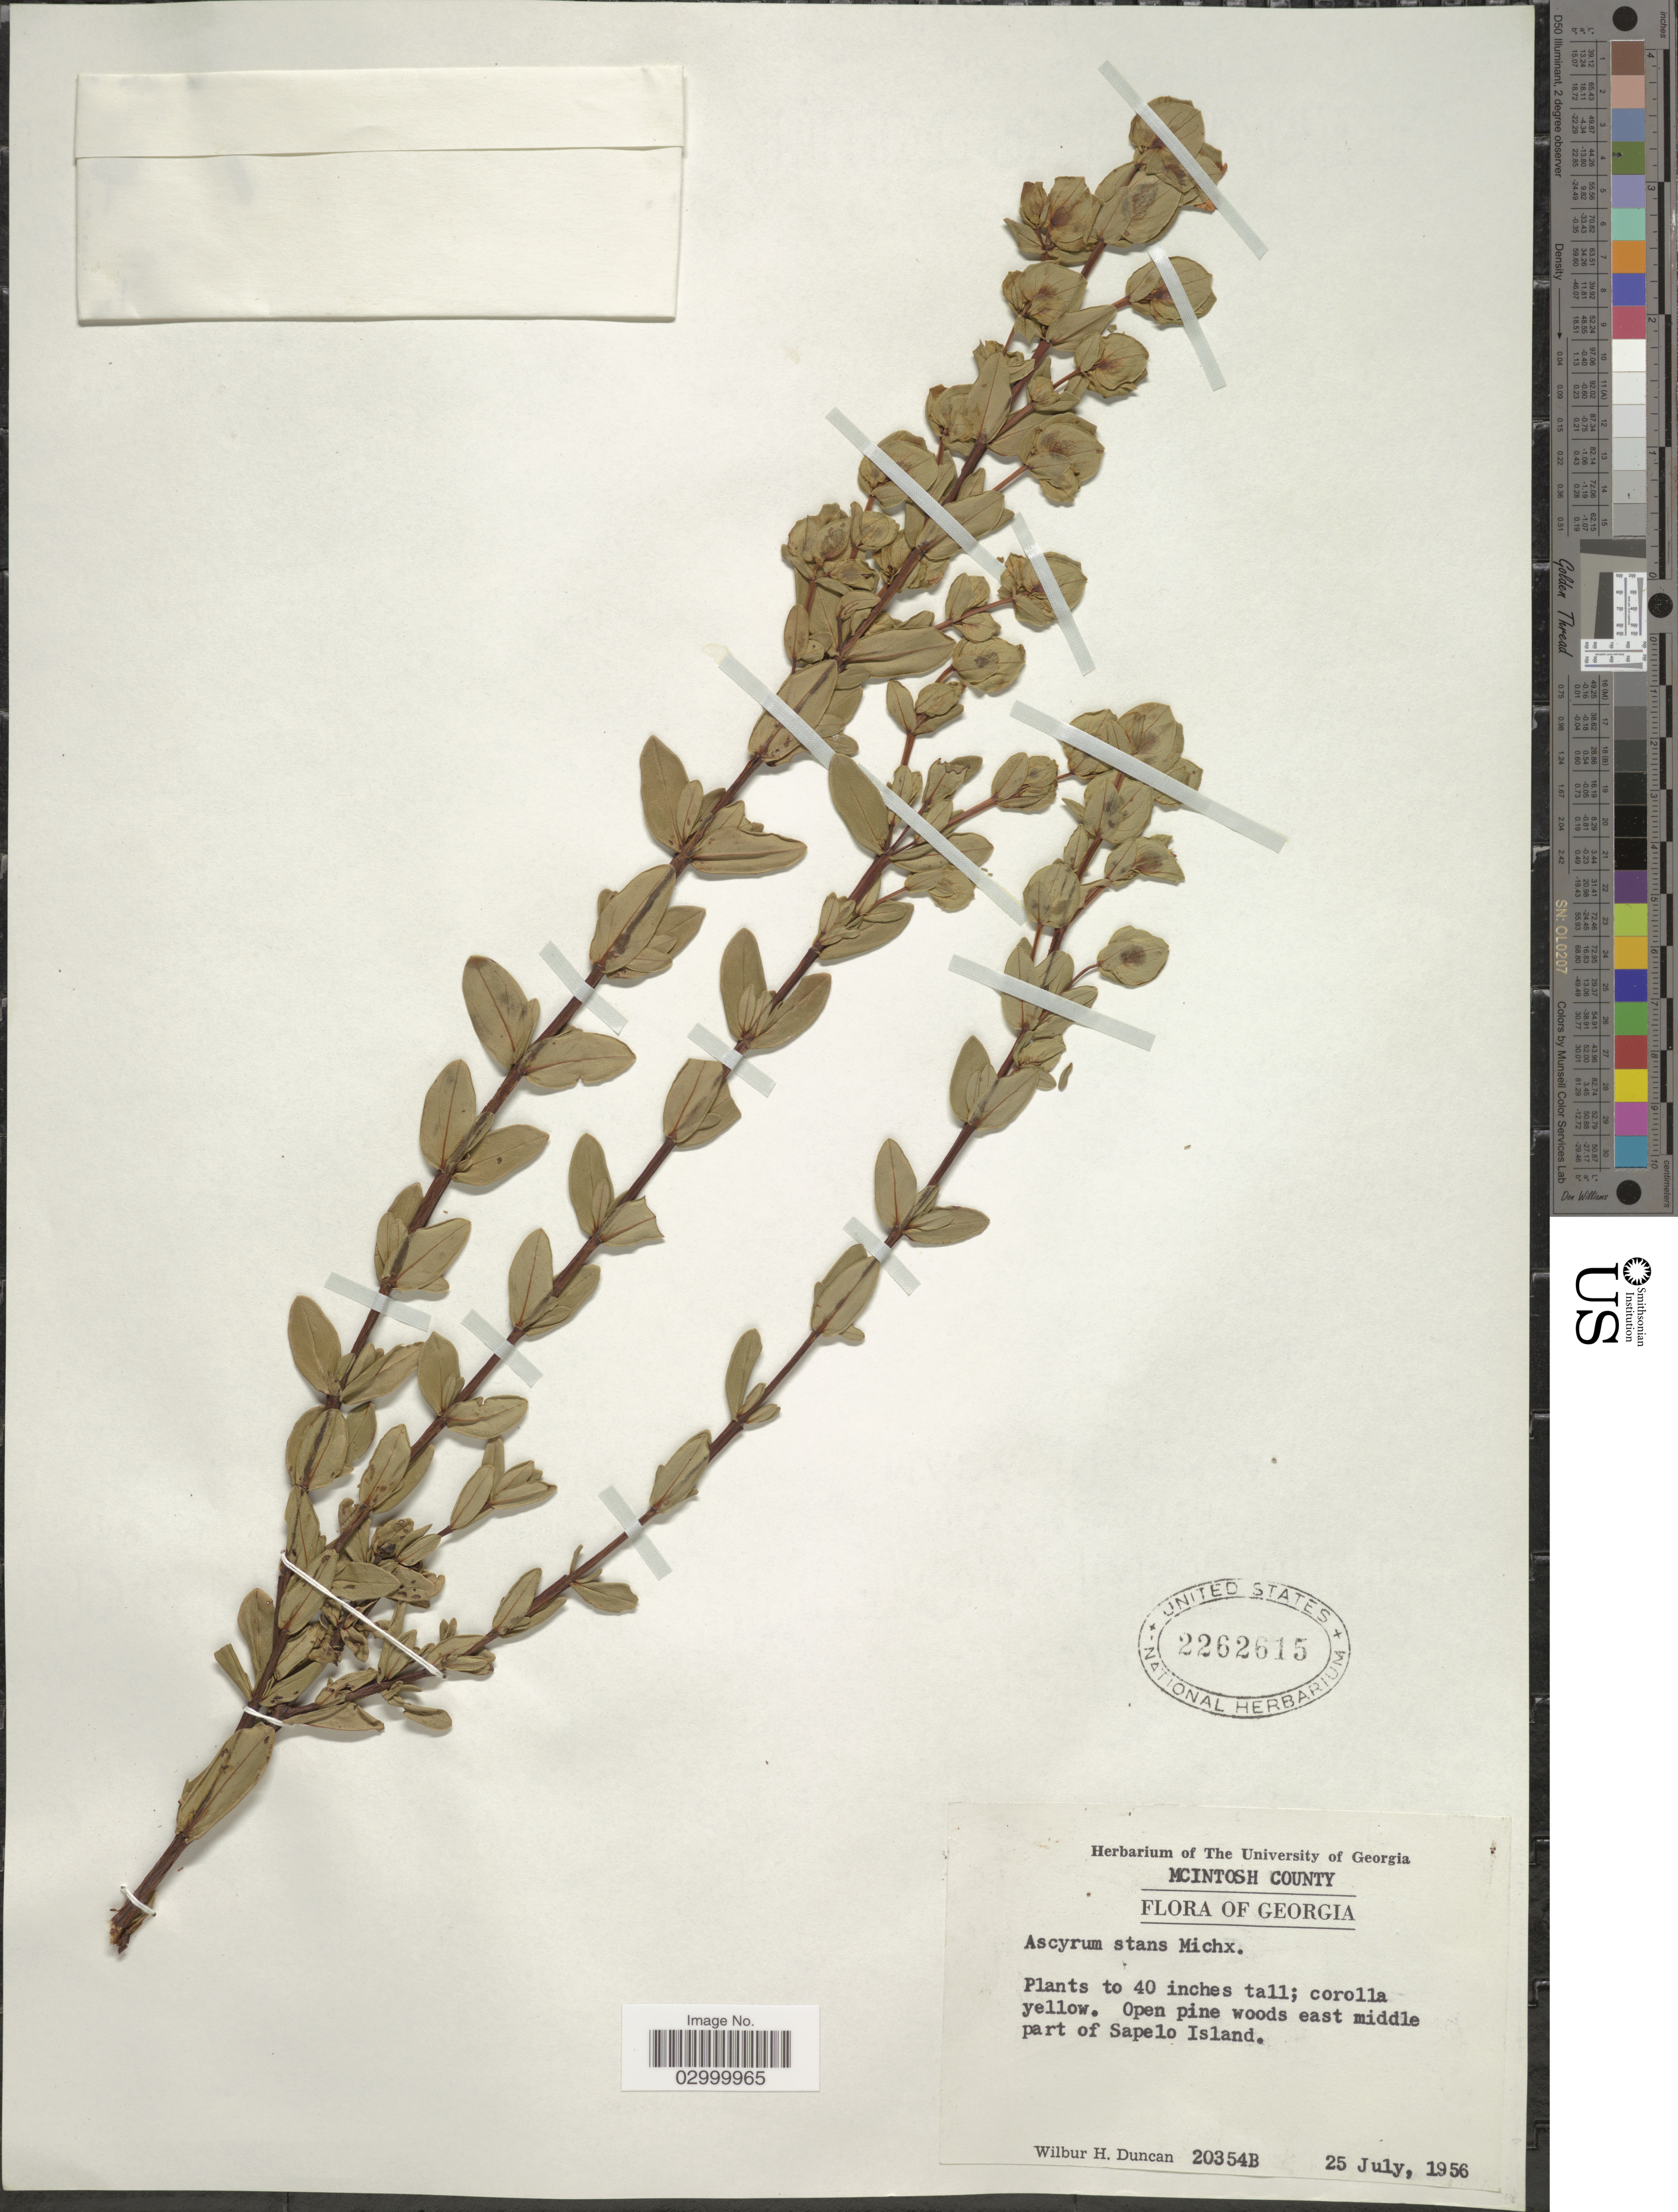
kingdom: Plantae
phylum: Tracheophyta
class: Magnoliopsida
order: Malpighiales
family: Hypericaceae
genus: Hypericum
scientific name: Hypericum crux-andreae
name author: (L.) Crantz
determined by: Strong, Mark T., (BOT), Smithsonian Institution - National Museum of Natural History (UNITED STATES)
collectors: W. H. Duncan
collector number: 20354B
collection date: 1956-07-25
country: United States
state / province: Georgia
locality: Mcintosh County. Open pine woods east middle part of Sapelo Island.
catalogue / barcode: US 2262615